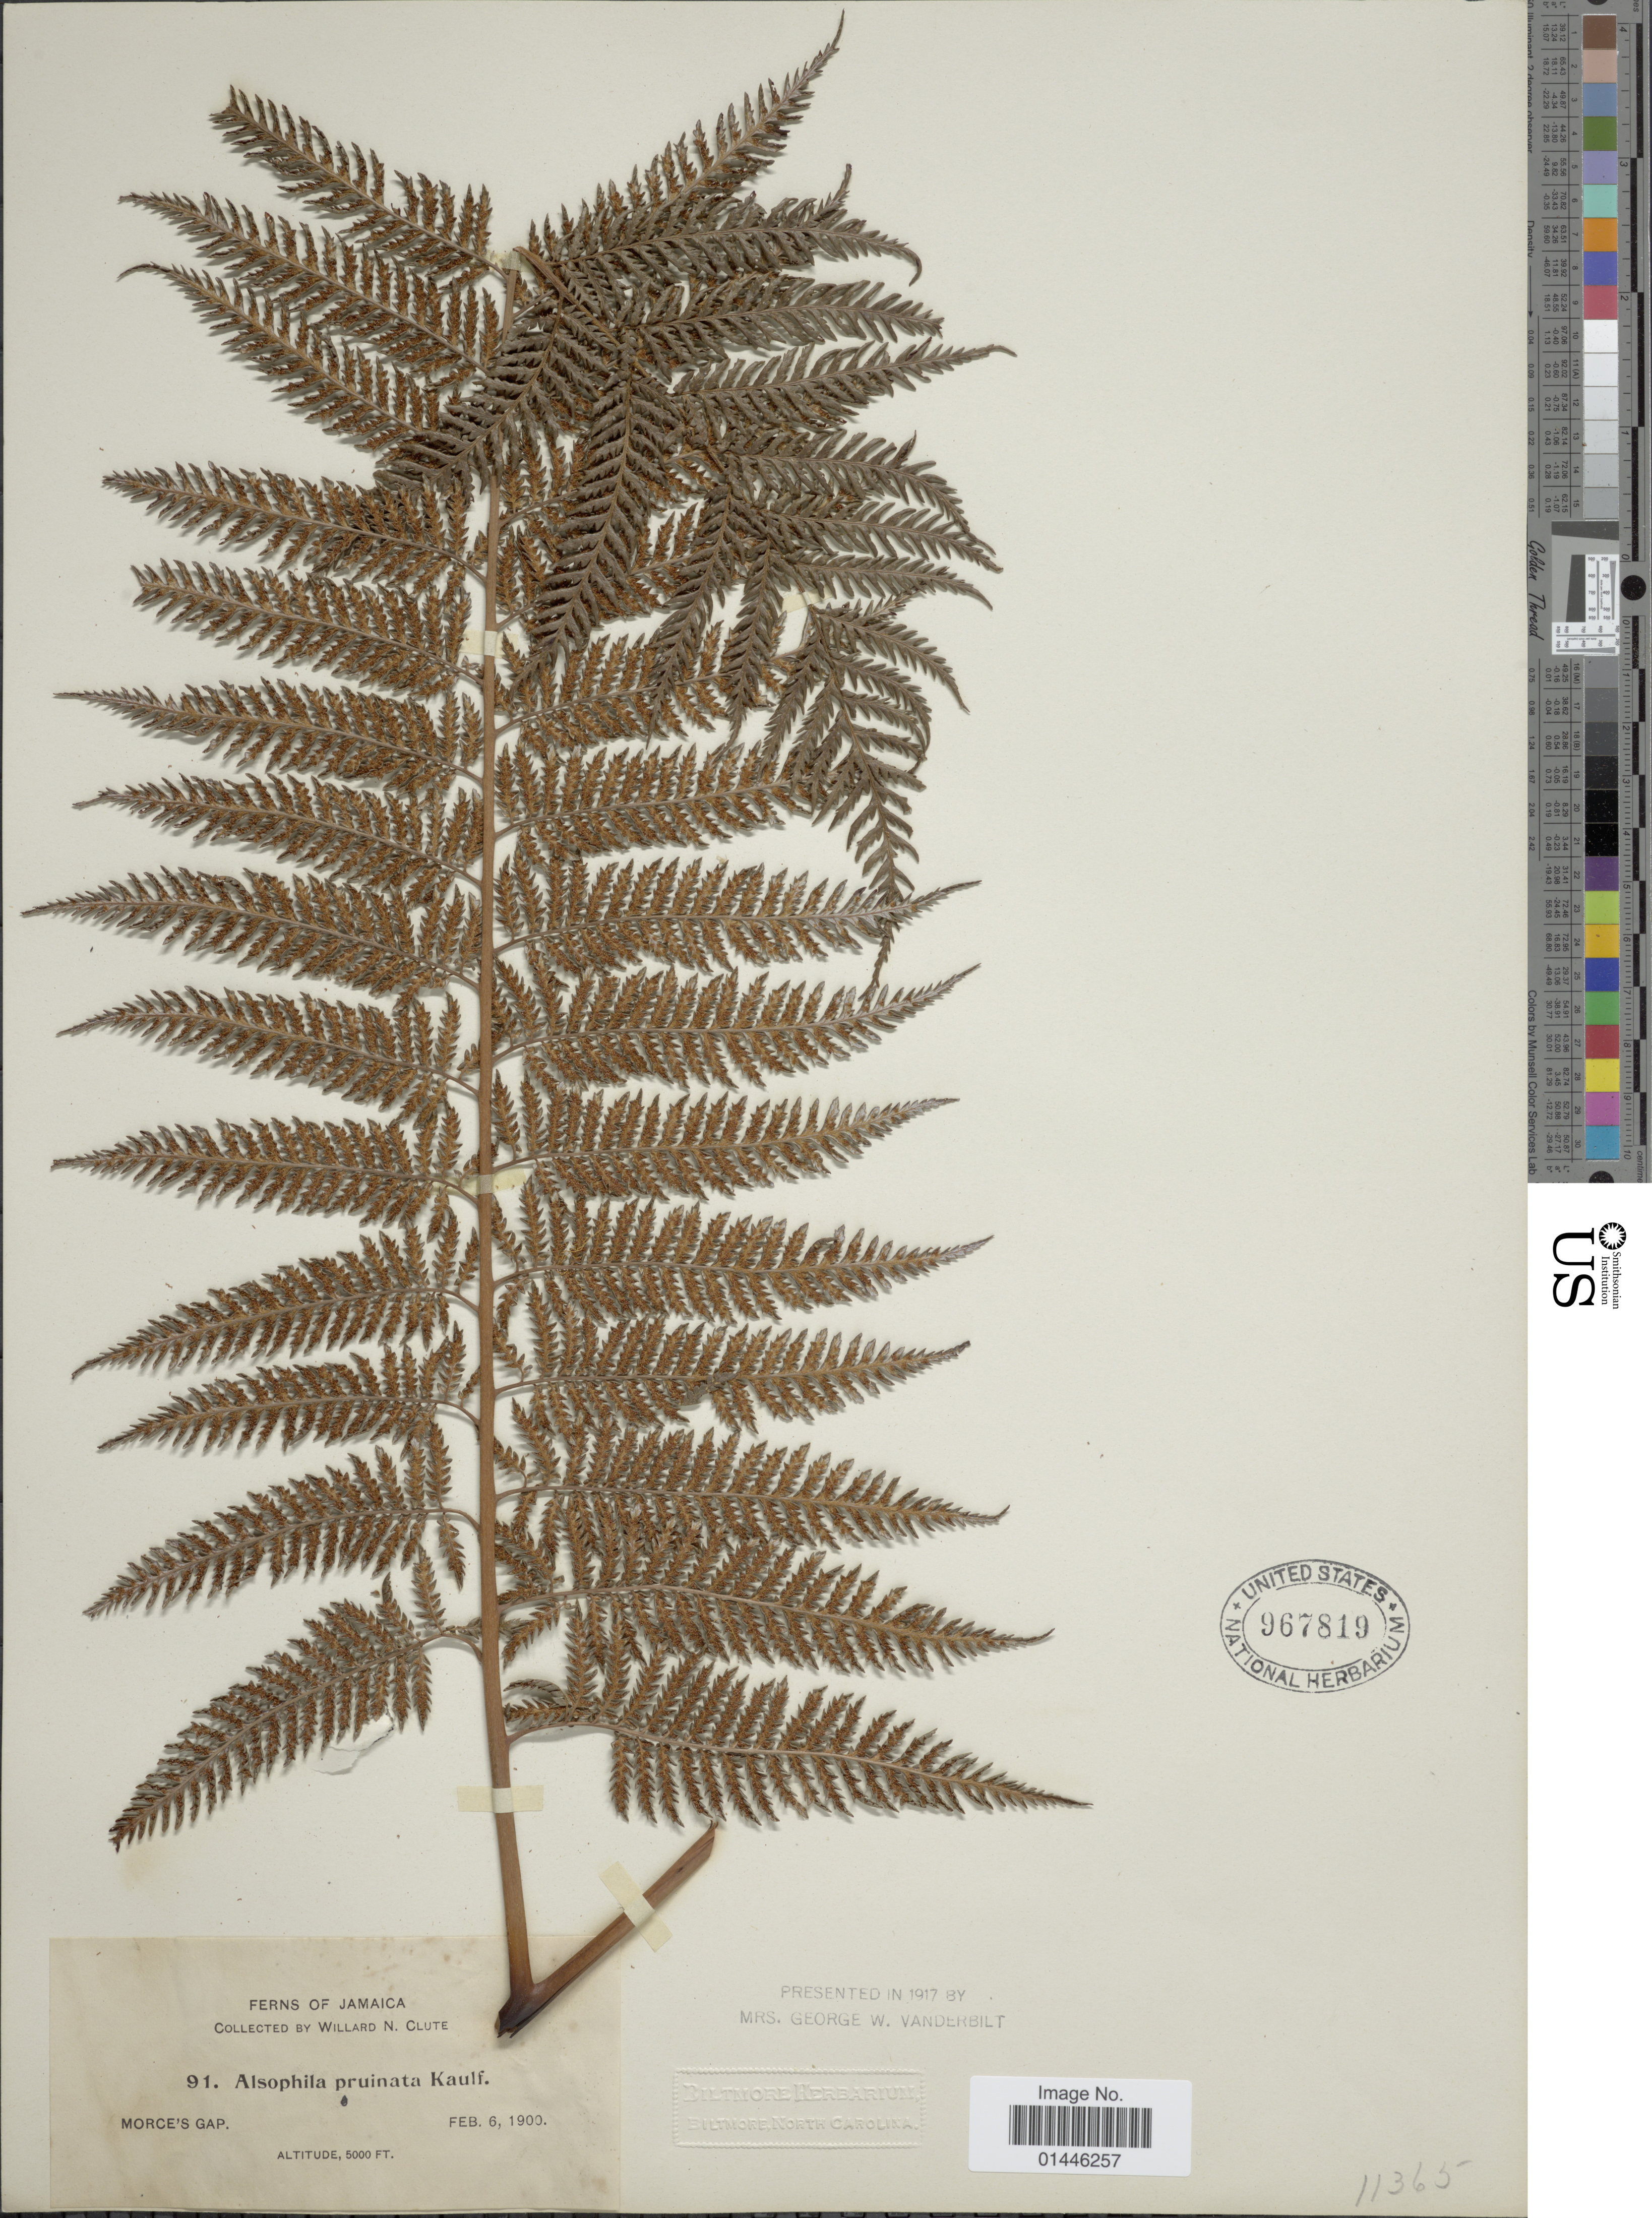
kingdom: Plantae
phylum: Tracheophyta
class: Polypodiopsida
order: Cyatheales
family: Dicksoniaceae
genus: Lophosoria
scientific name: Lophosoria quadripinnata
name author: (J.F. Gmel.) C. Chr.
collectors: W. N. Clute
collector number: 91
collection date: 1900-02-06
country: Jamaica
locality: Morce's Gap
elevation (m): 1524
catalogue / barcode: US 967819